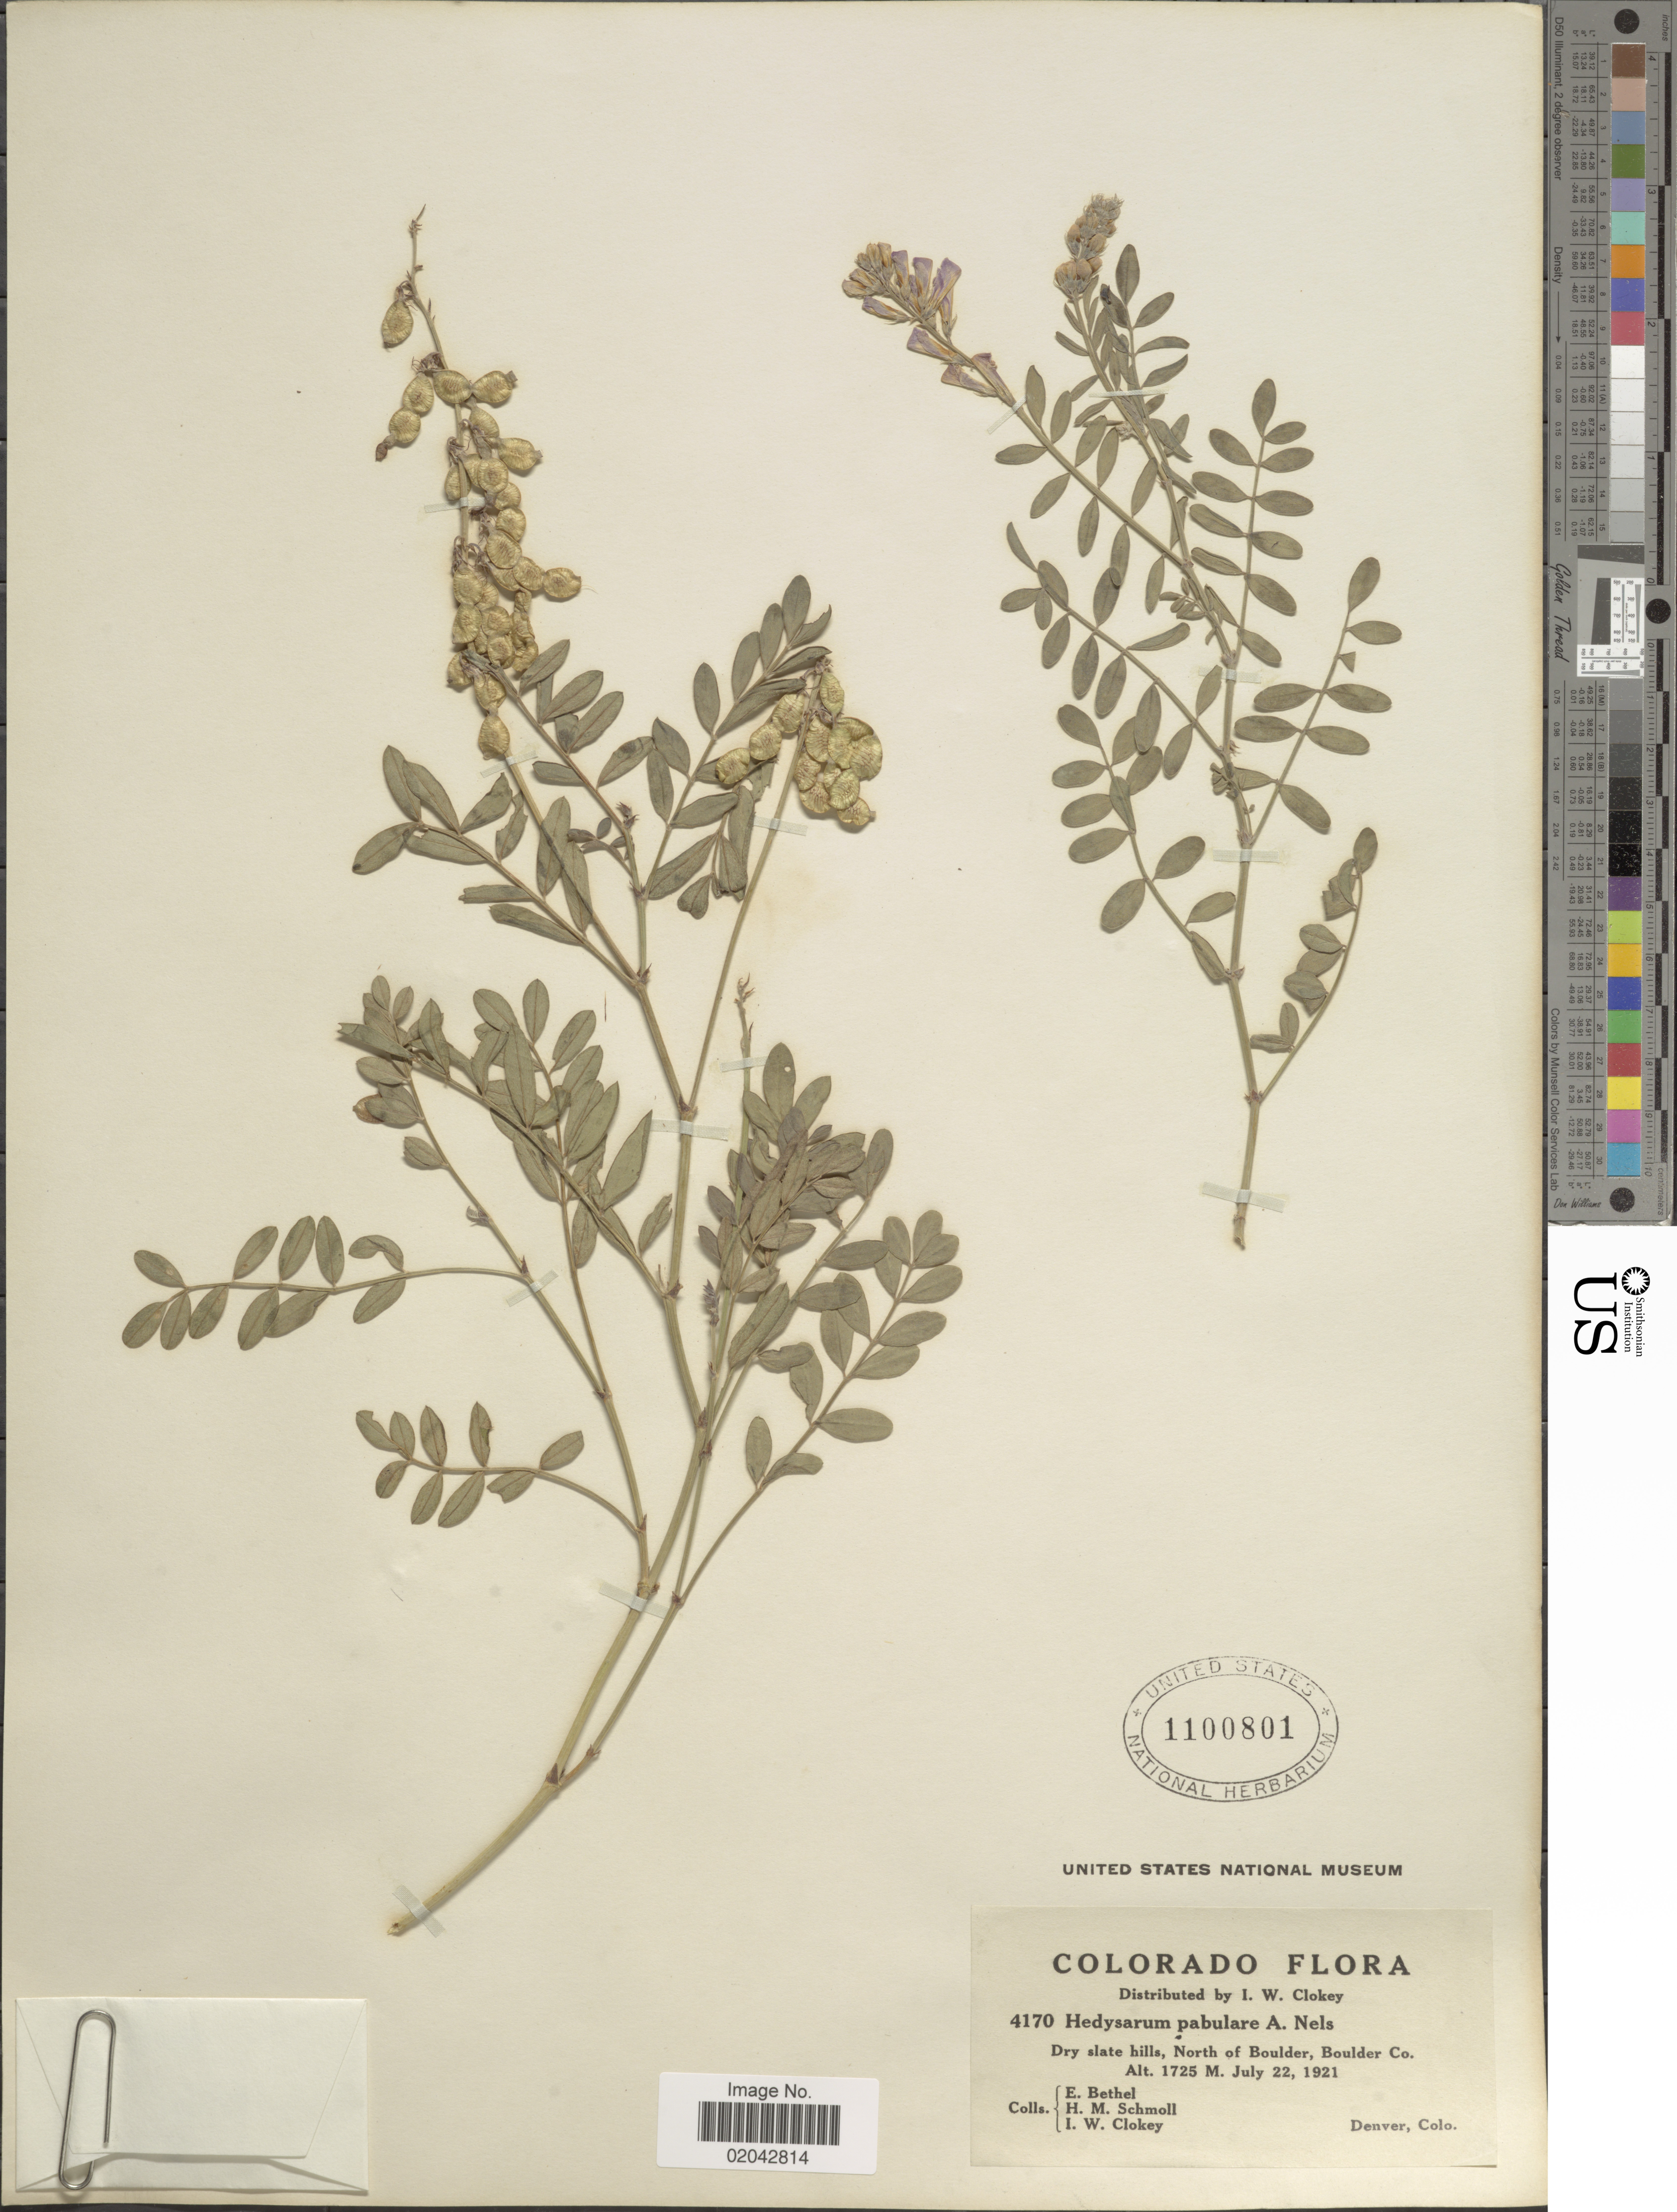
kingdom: Plantae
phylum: Tracheophyta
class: Magnoliopsida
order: Fabales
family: Fabaceae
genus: Hedysarum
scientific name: Hedysarum pabulare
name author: A. Nelson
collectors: E. Bethel, H. Schmoll & I. W. Clokey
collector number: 4170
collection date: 1921-07-22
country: United States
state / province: Colorado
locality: Dry slate hills, North of Boulder, Boulder Co.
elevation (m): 1725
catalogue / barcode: US 1100801